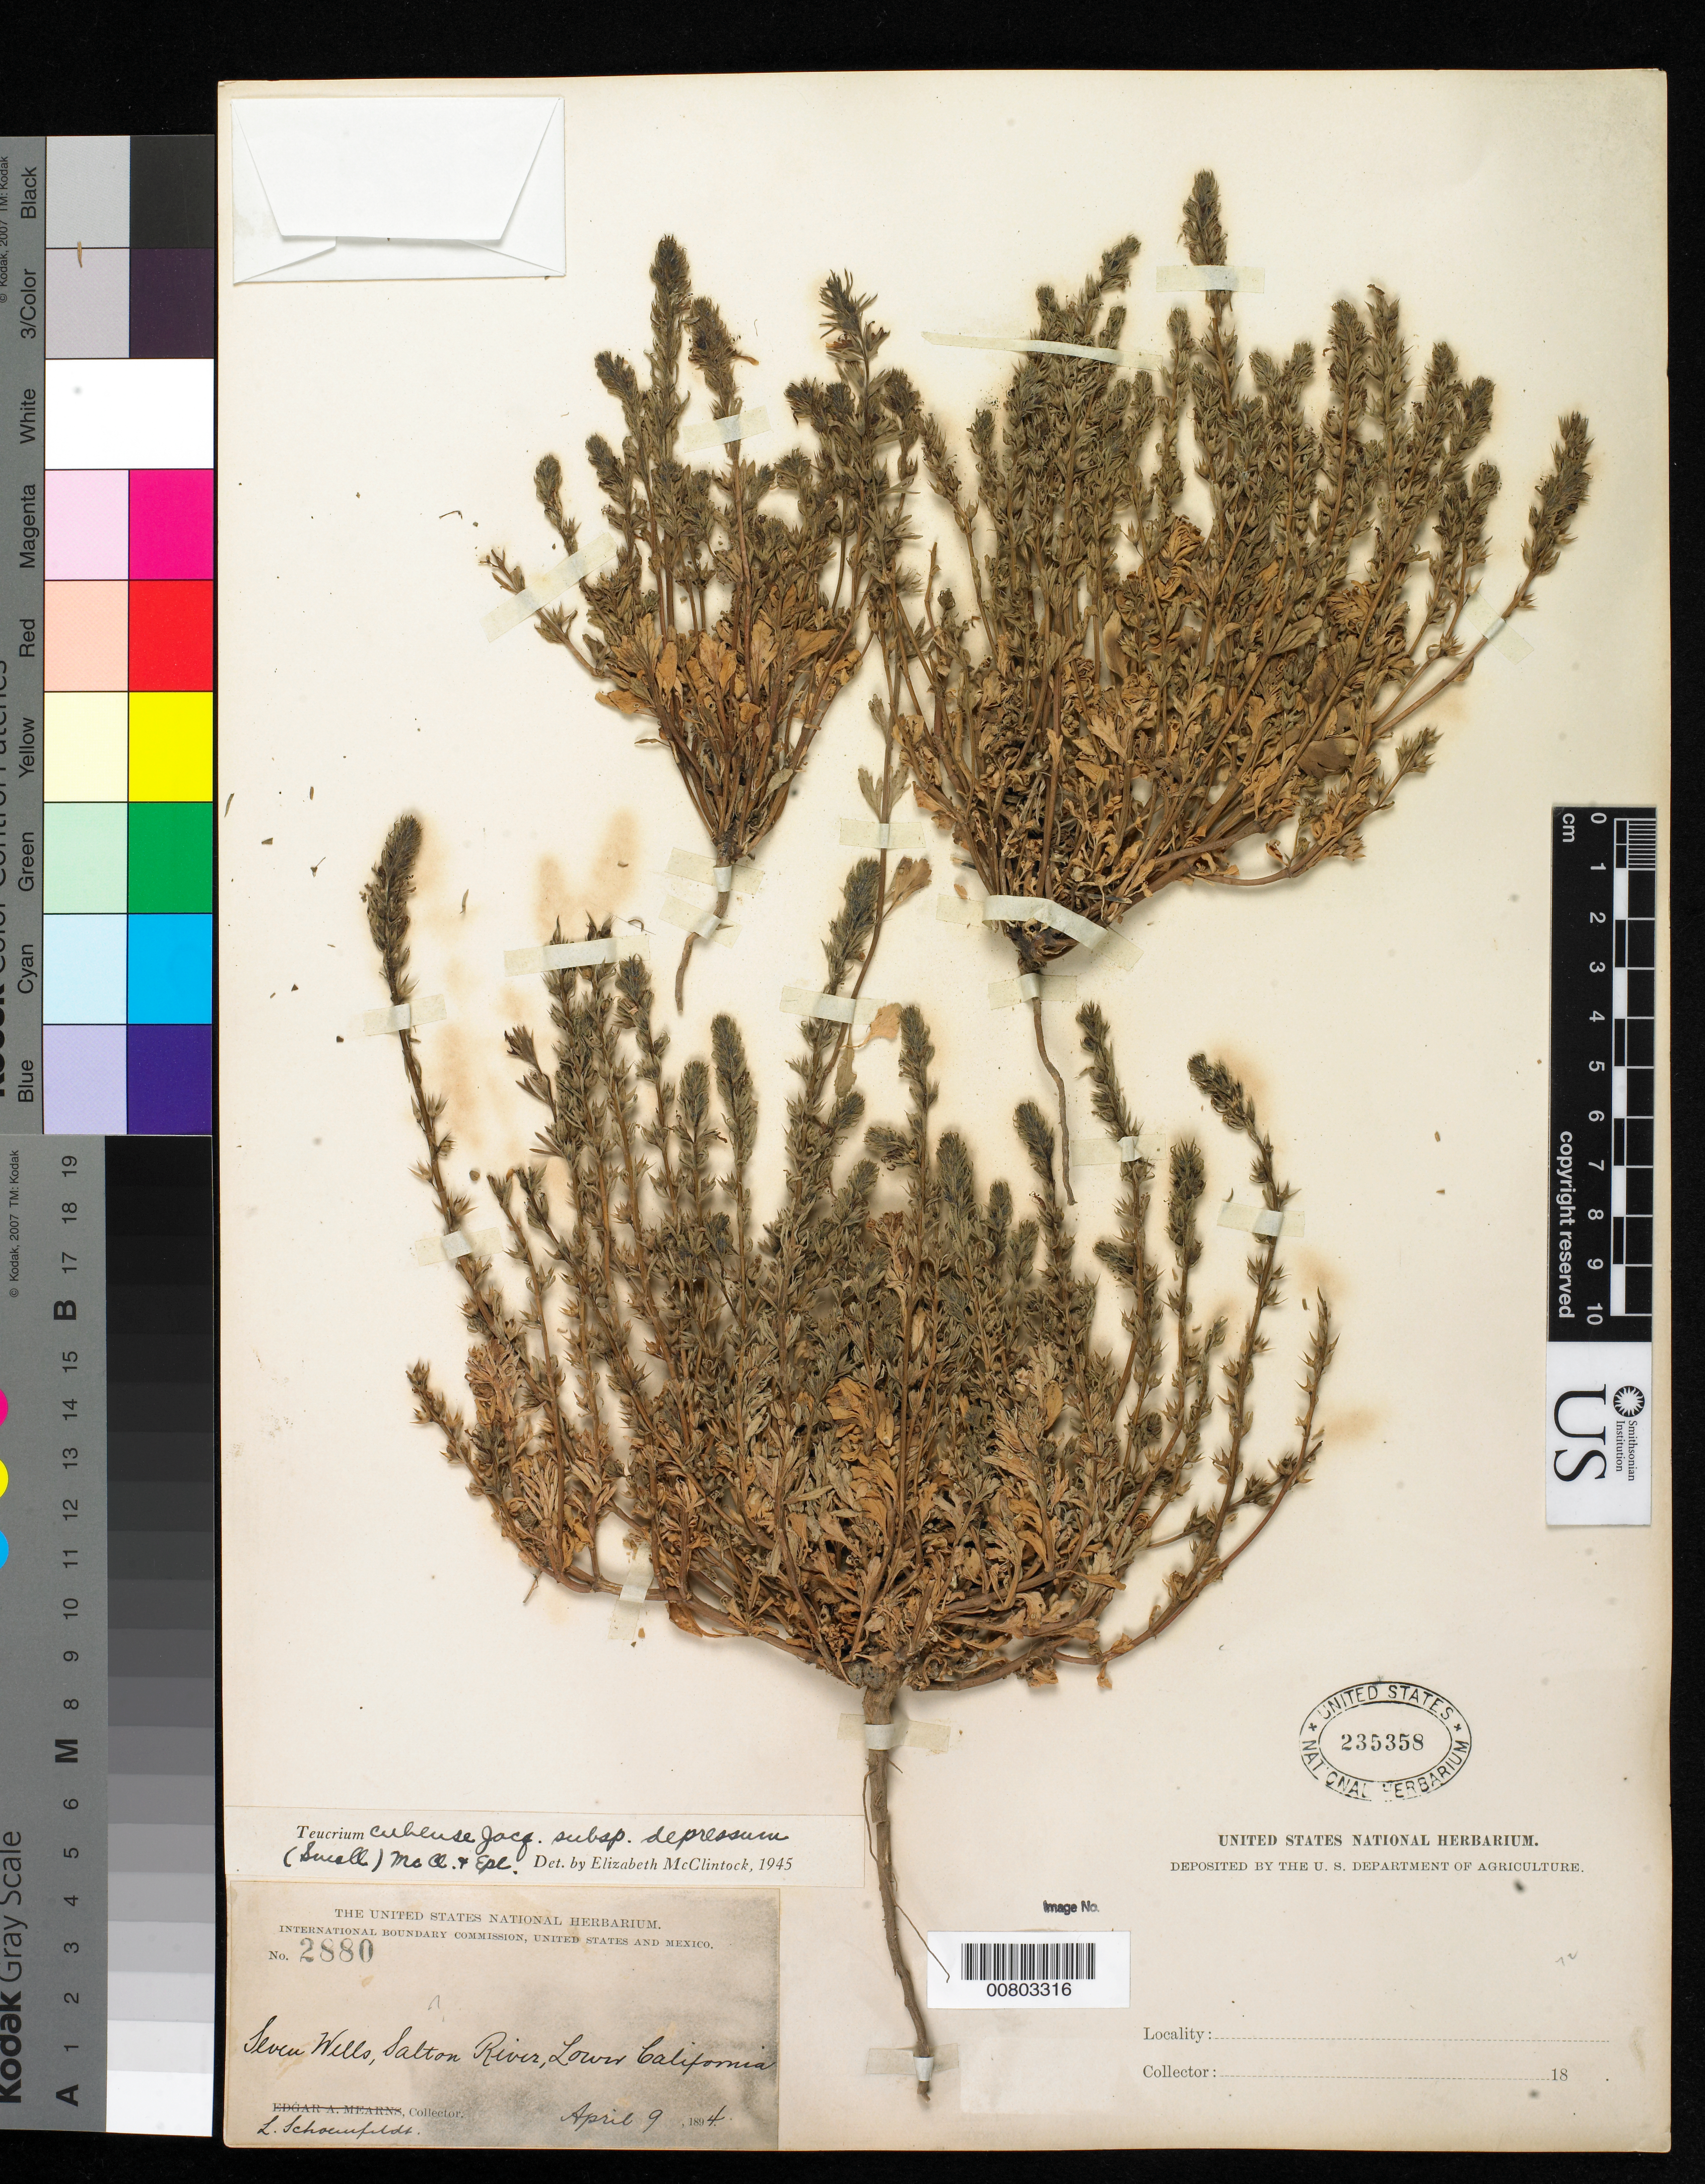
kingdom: Plantae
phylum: Tracheophyta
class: Magnoliopsida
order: Lamiales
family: Lamiaceae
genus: Teucrium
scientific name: Teucrium cubense subsp. depressum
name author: (Small) E. M. McClint. & Epling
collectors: L. Schoenfeldt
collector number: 2880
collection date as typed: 09 Apr 1894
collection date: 1894-04-09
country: Mexico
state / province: Baja California Norte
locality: Seven Wells, Salton River, Lower California.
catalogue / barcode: US 235358